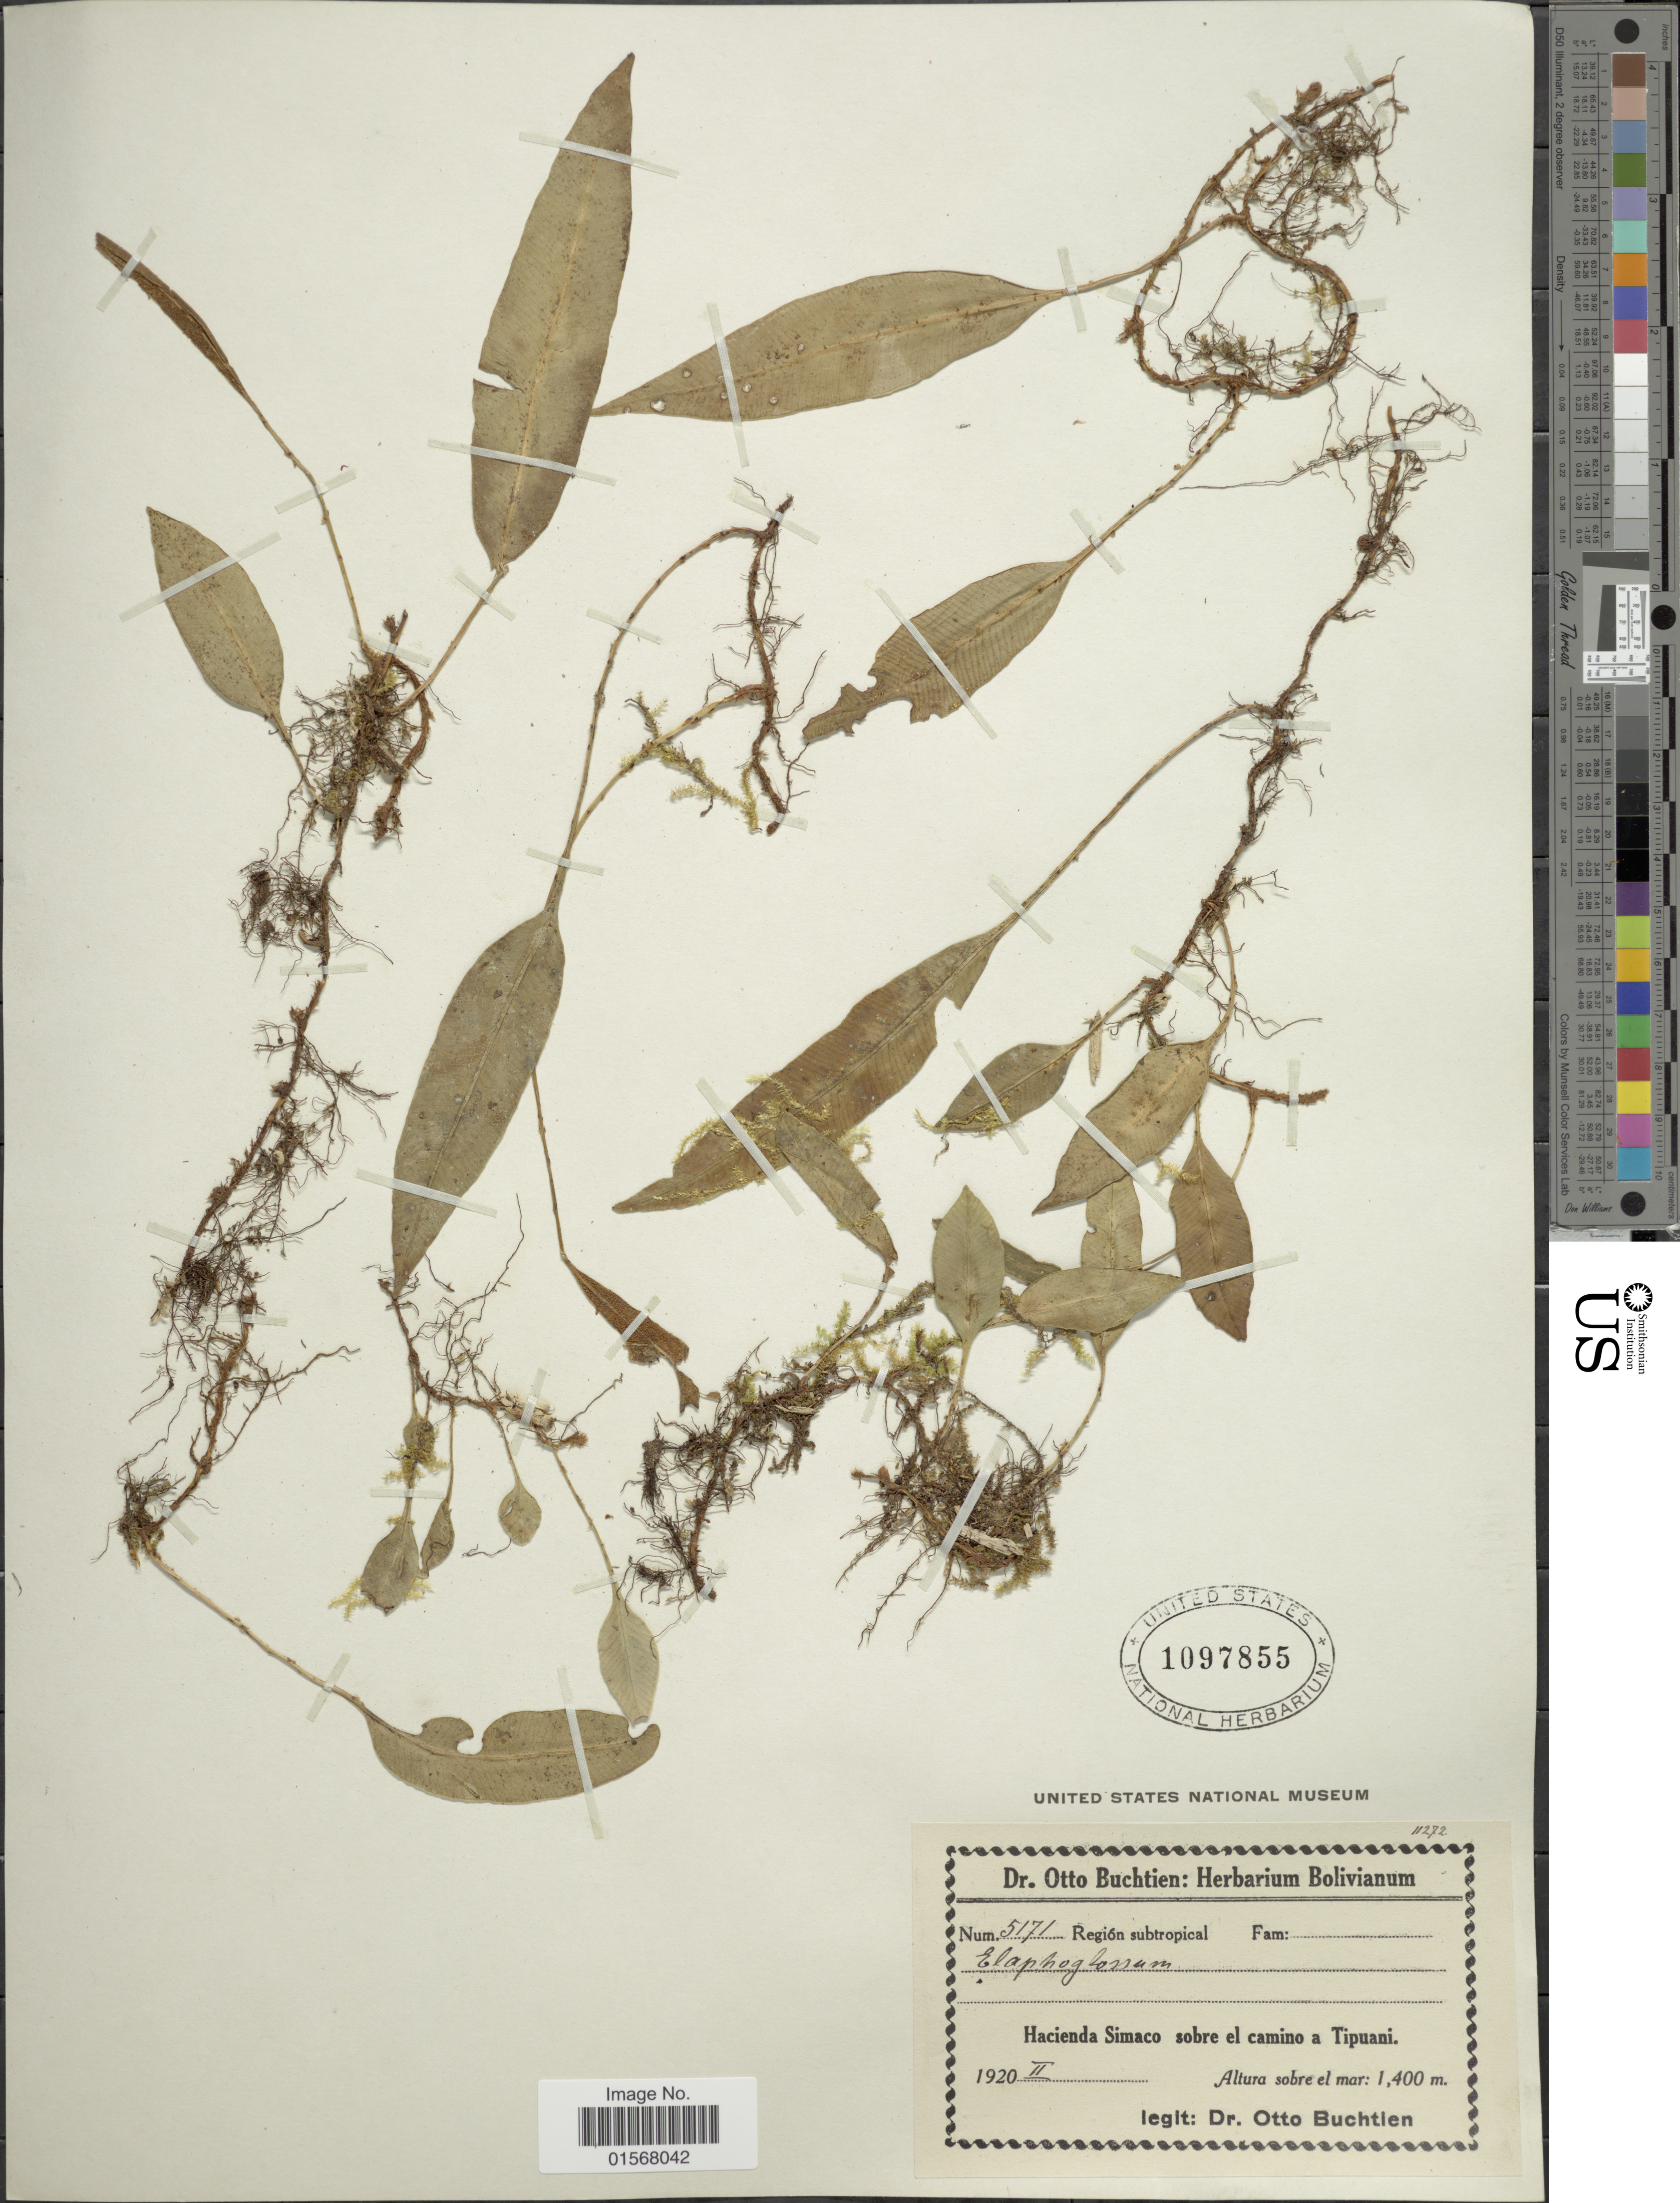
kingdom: Plantae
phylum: Tracheophyta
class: Polypodiopsida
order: Polypodiales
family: Dryopteridaceae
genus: Elaphoglossum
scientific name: Elaphoglossum lloense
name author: (Hook.) T. Moore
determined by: Vasco, A.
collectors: O. Buchtien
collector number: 5171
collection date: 1920-02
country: Bolivia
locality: Hacienda Simaco sobre el camino a Tipuani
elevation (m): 1400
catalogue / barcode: US 1097855